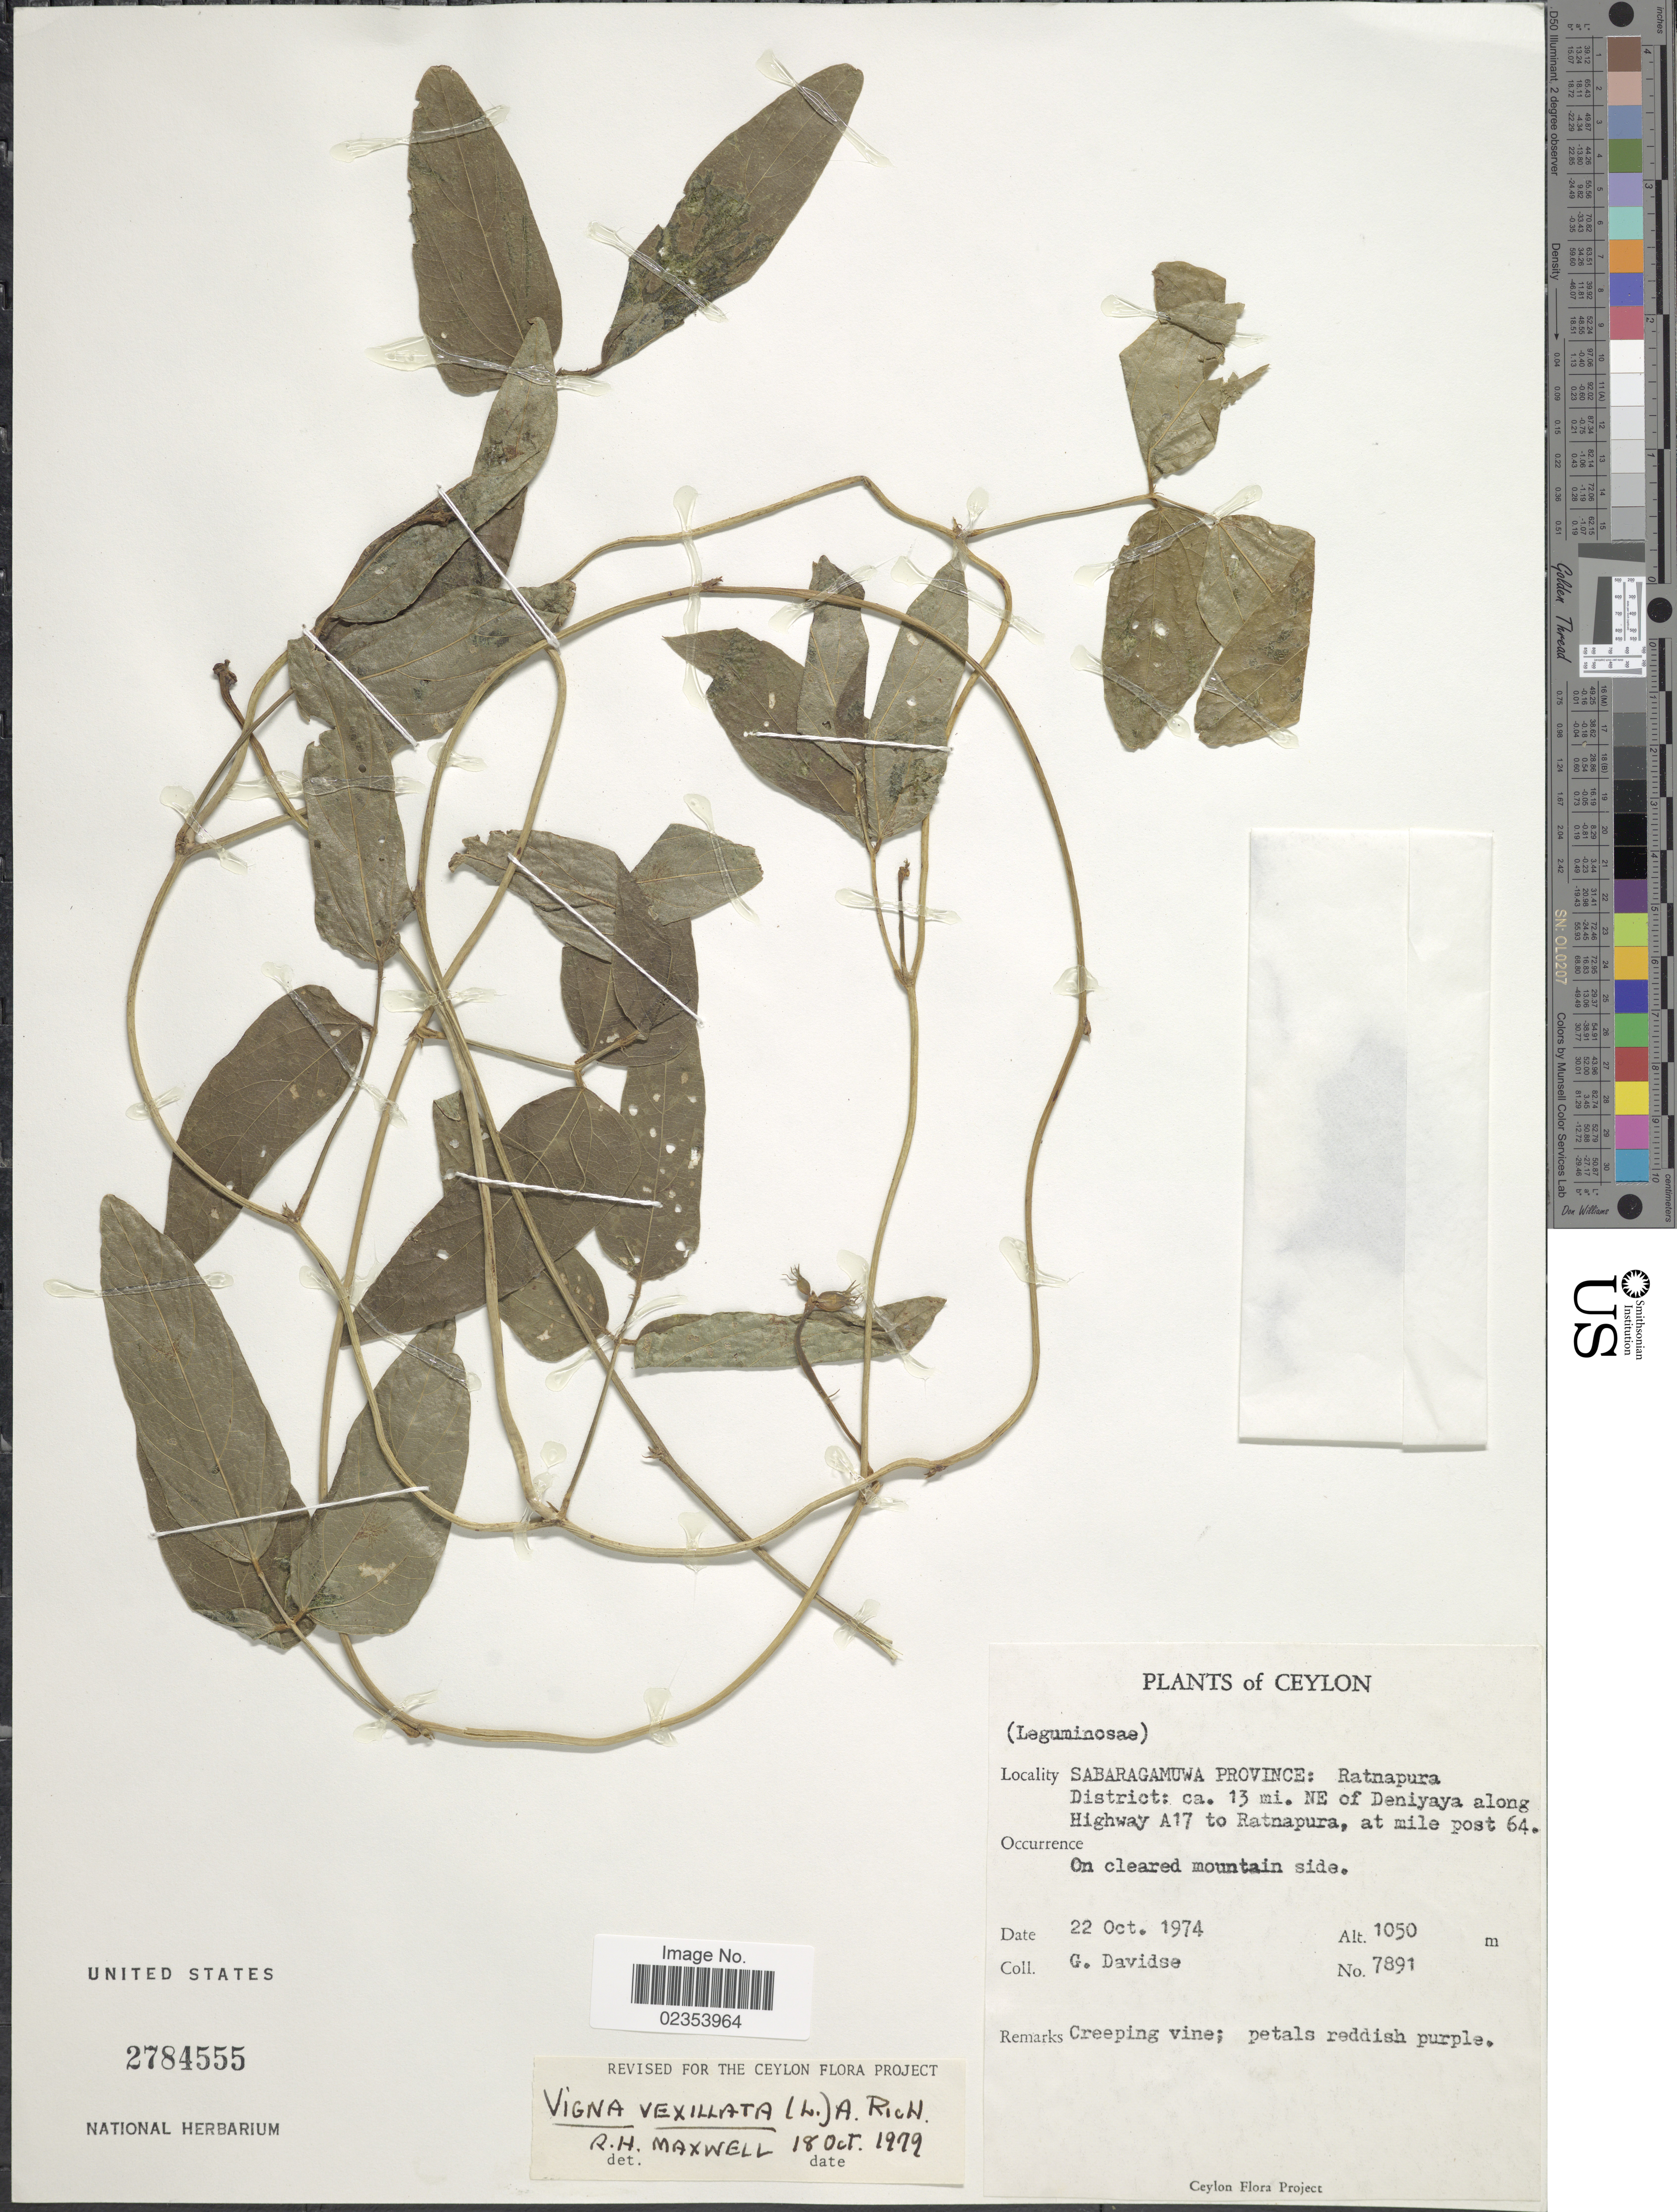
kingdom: Plantae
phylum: Tracheophyta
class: Magnoliopsida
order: Fabales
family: Fabaceae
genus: Vigna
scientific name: Vigna vexillata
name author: (L.) A. Rich.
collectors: G. Davidse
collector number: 7891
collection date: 1974-10-22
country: Sri Lanka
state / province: Sabaragamuwa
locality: Ceylon. Sabaragamuwa Province: Ratnapura District: ca. 13 mi. NE of Deniyaya along Highway A17 to Ratnapura, at mile post 64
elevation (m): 1050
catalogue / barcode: US 2784555